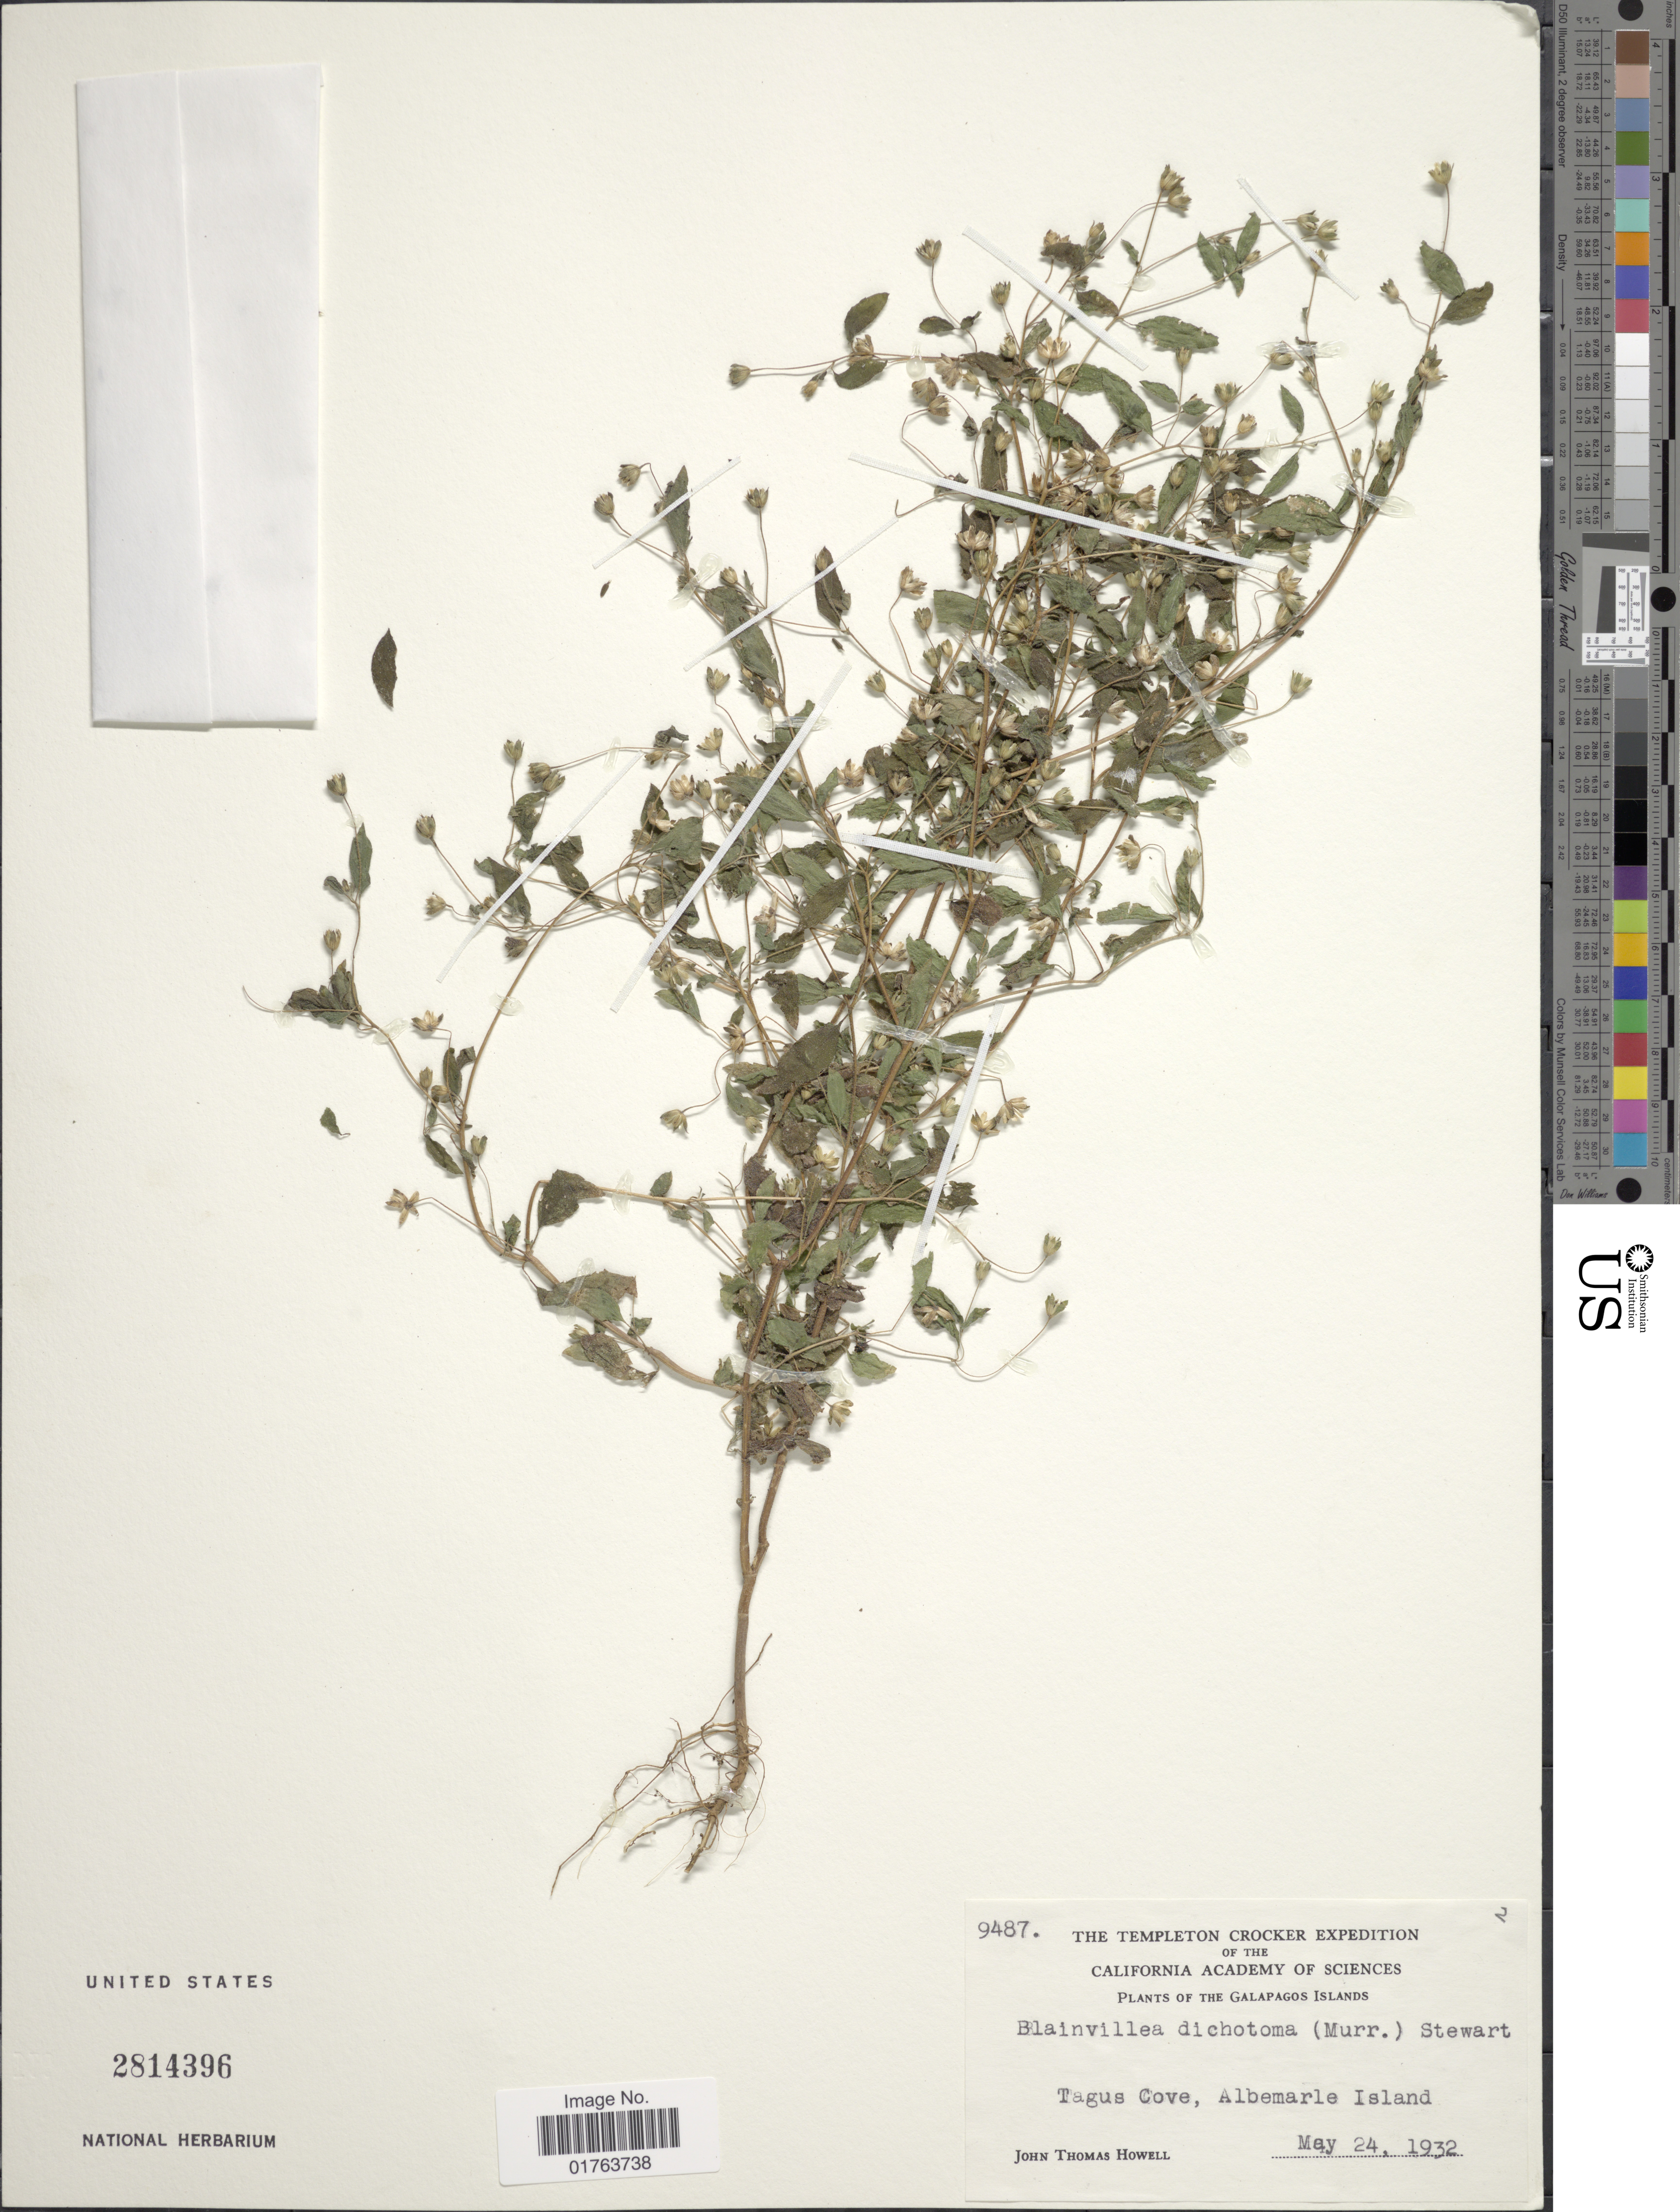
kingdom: Plantae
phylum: Tracheophyta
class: Magnoliopsida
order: Asterales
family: Asteraceae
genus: Blainvillea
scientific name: Blainvillea tenuicaulis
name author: (Hook. f.) Benth. & Hook. f.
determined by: Alves, M.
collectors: J. T. Howell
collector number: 9487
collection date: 1932-05-24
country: Ecuador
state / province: Colón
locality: Galapagos Islands, Tagus Cove, Albemarle Island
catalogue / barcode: US 2814396